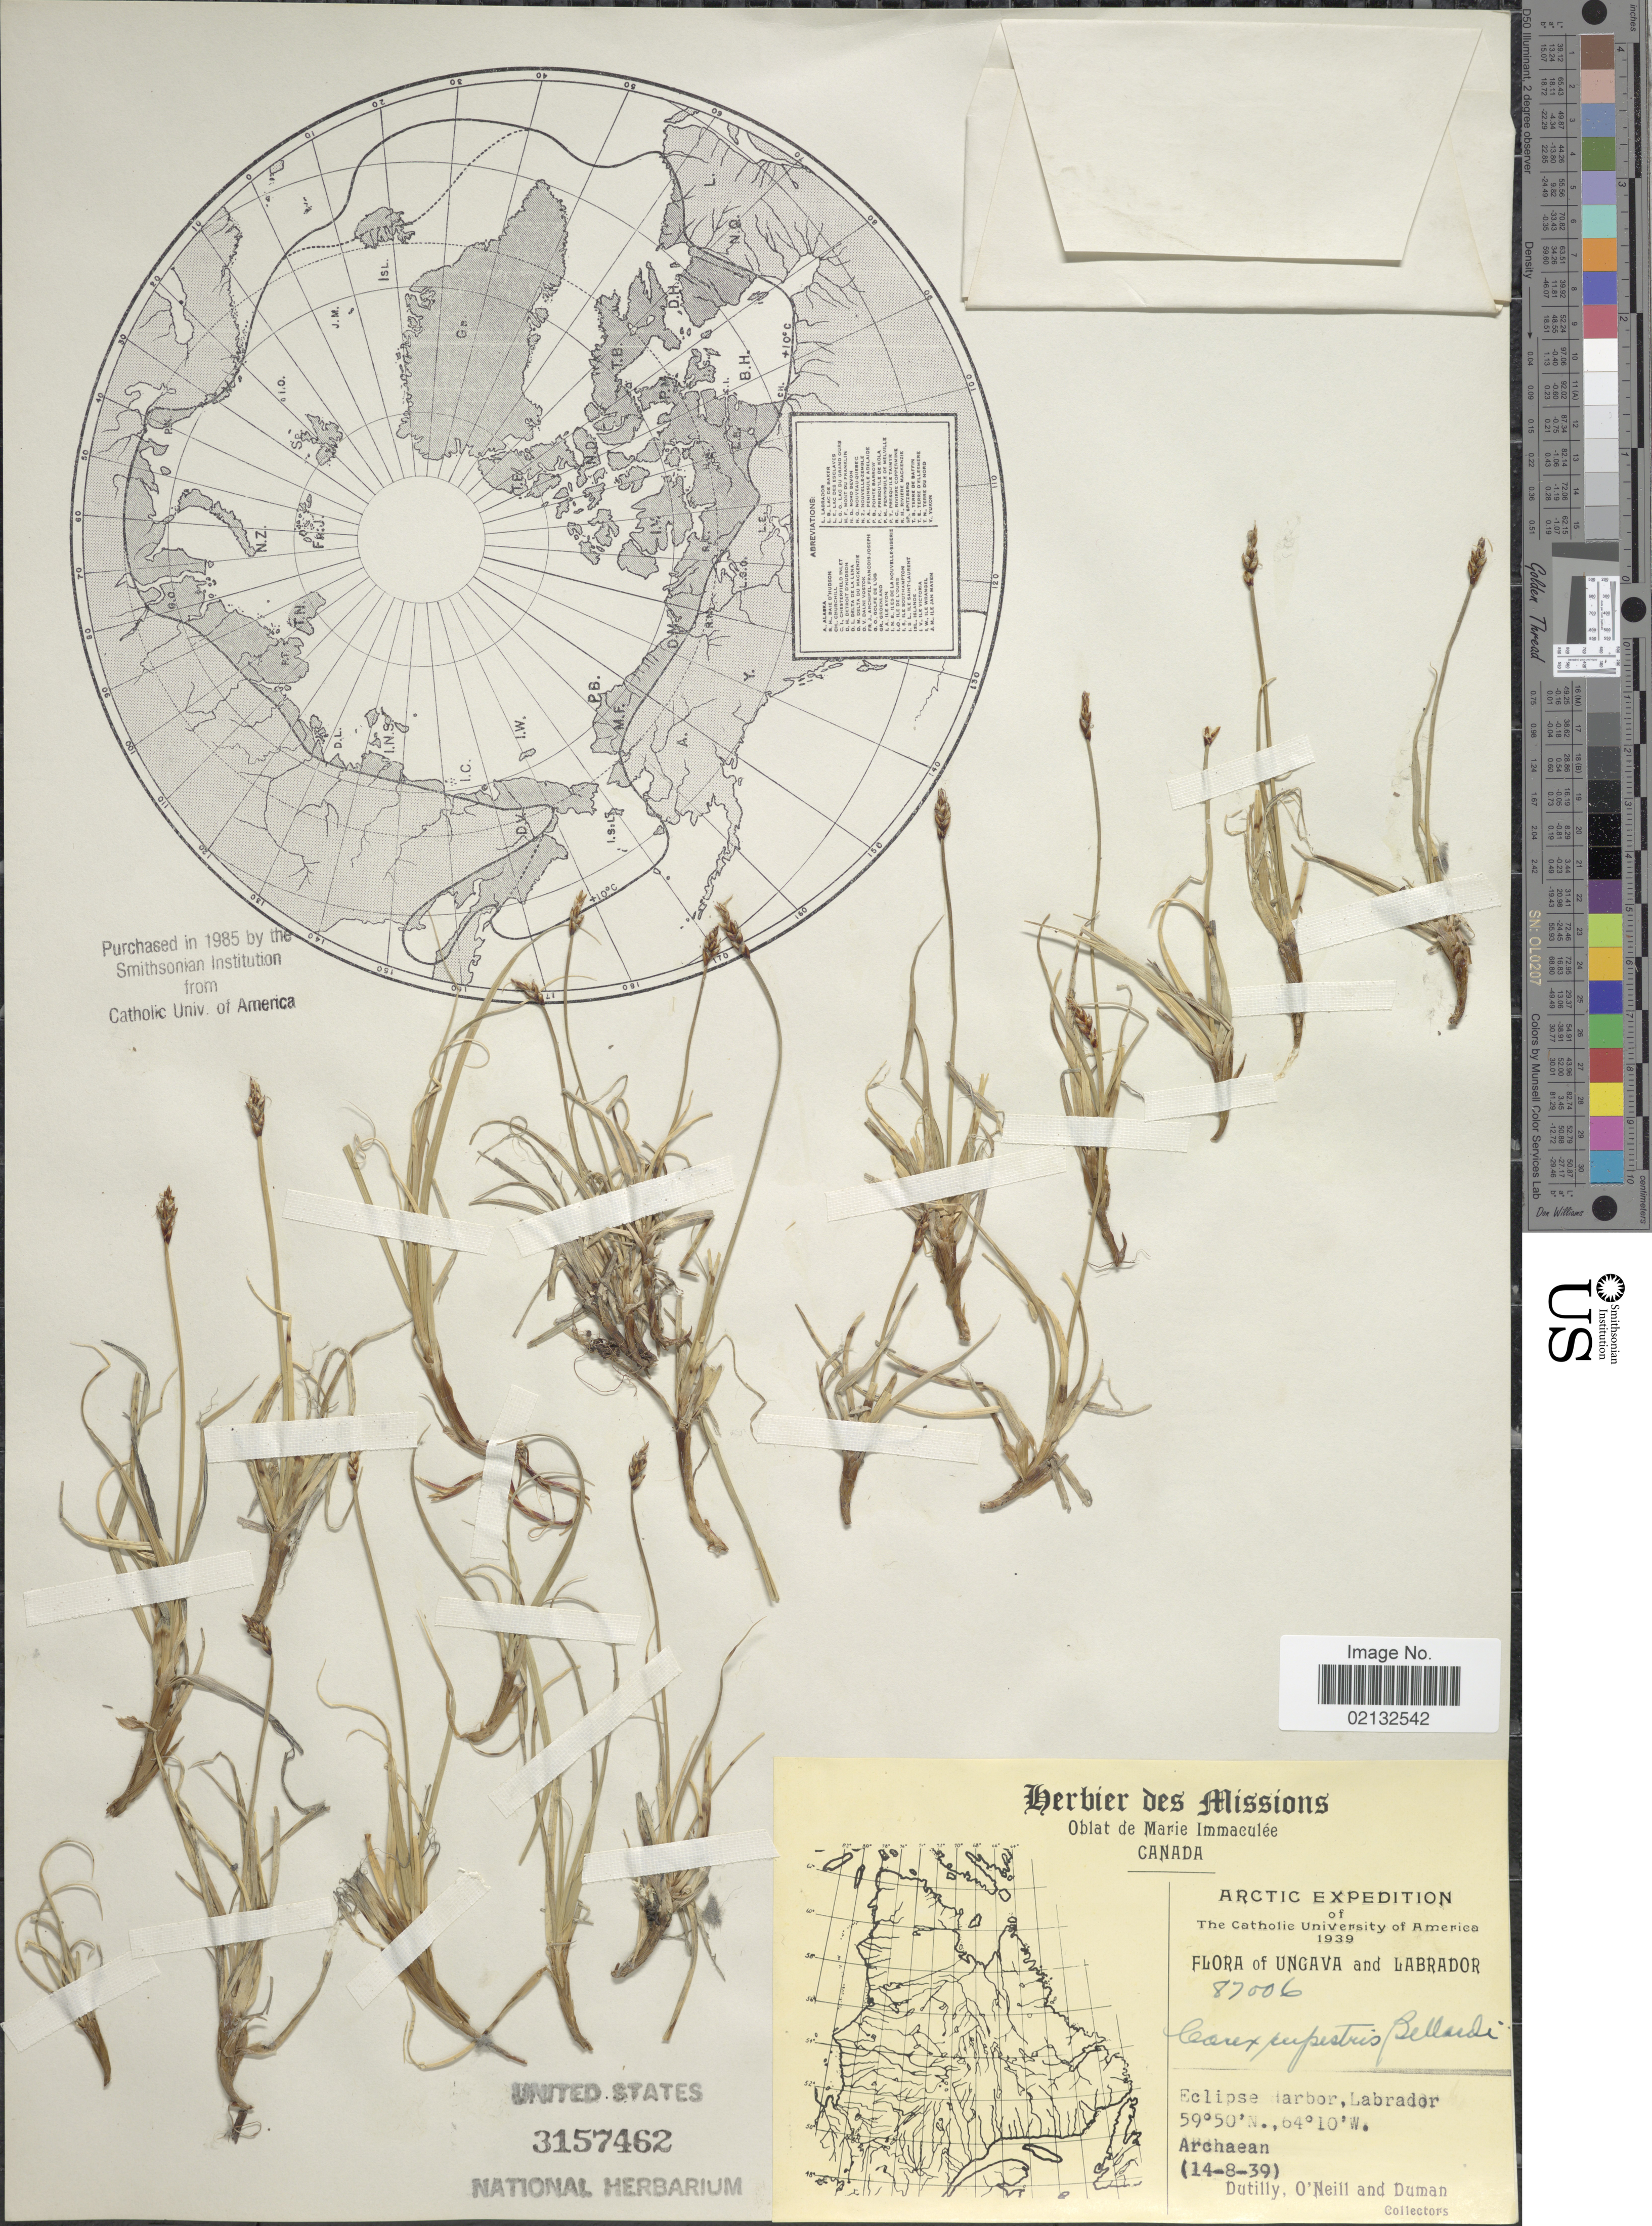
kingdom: Plantae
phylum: Tracheophyta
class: Liliopsida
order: Poales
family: Cyperaceae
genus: Carex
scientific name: Carex rupestris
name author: All.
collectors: -. Dutilly, O' Neill & -. Duman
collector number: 87006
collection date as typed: Transcribed d/m/y: 14/8/39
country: Canada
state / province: Newfoundland and Labrador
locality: Ungava and Labrador. Eclipse Harbor, Labrador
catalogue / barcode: US 3157462